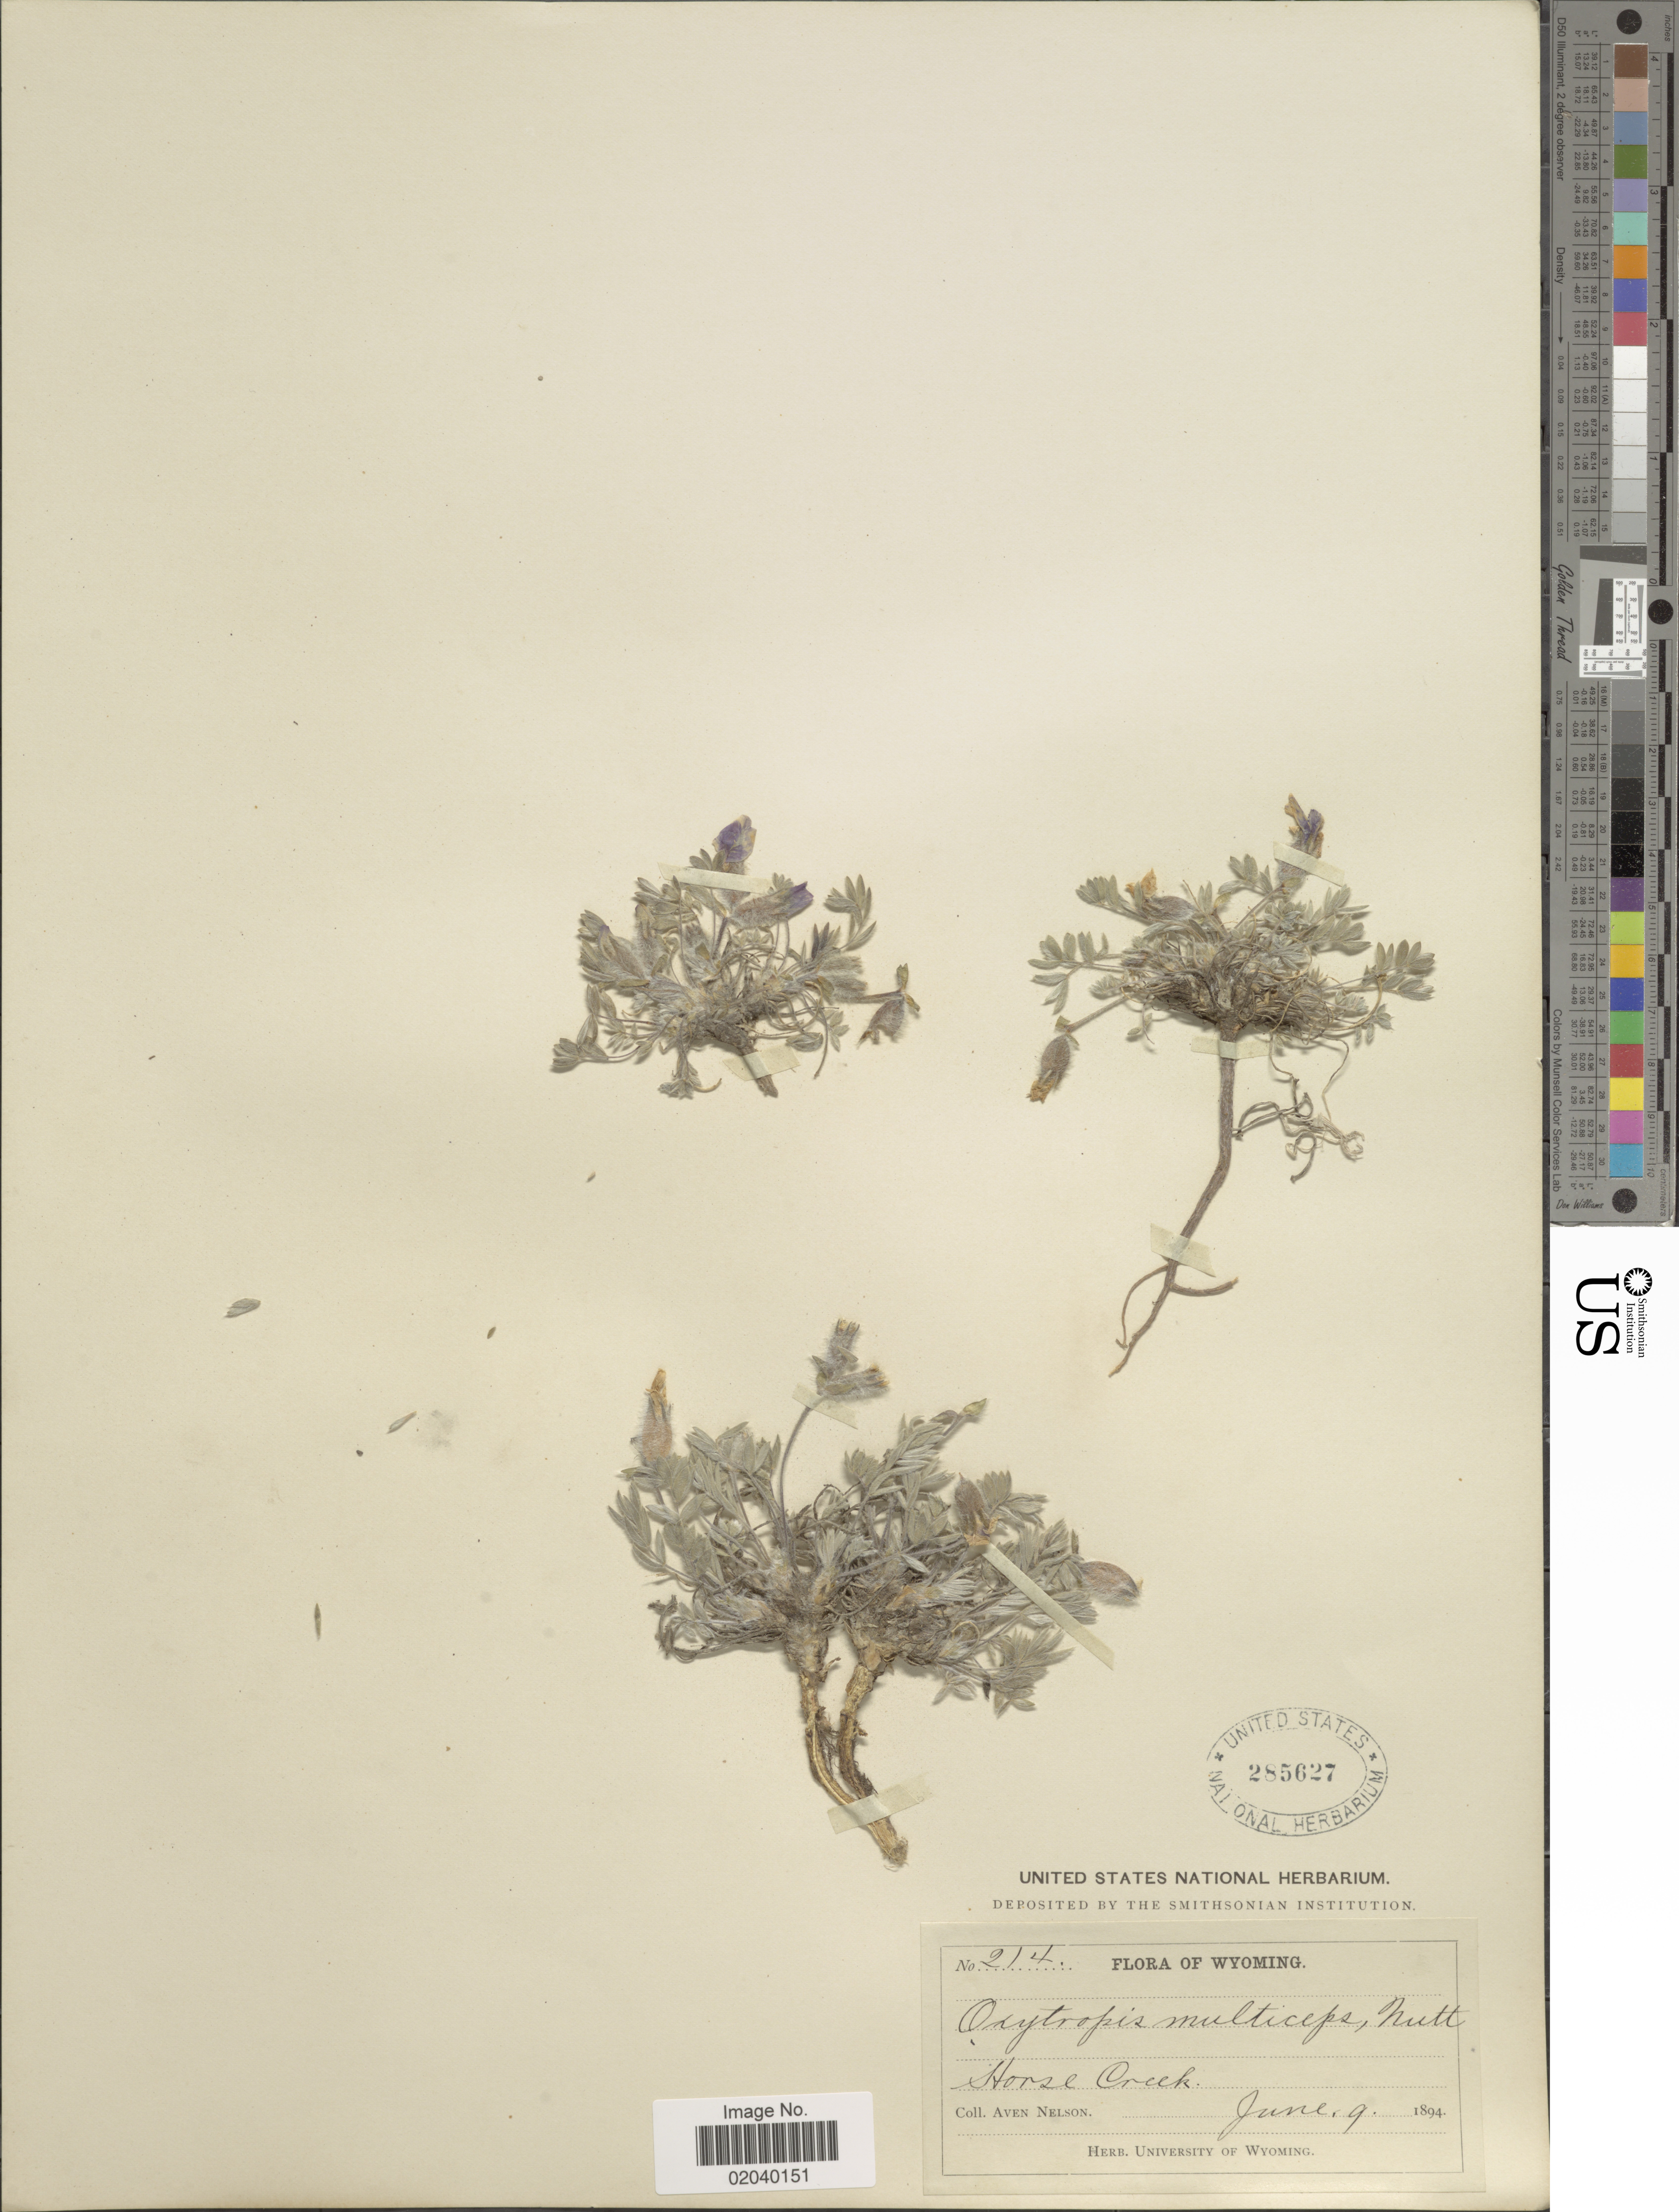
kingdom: Plantae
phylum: Tracheophyta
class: Magnoliopsida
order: Fabales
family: Fabaceae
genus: Oxytropis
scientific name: Oxytropis muticeps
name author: Nutt.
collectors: A. Nelson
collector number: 214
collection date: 1894-06-09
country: United States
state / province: Wyoming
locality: Horse Creek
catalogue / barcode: US 285627